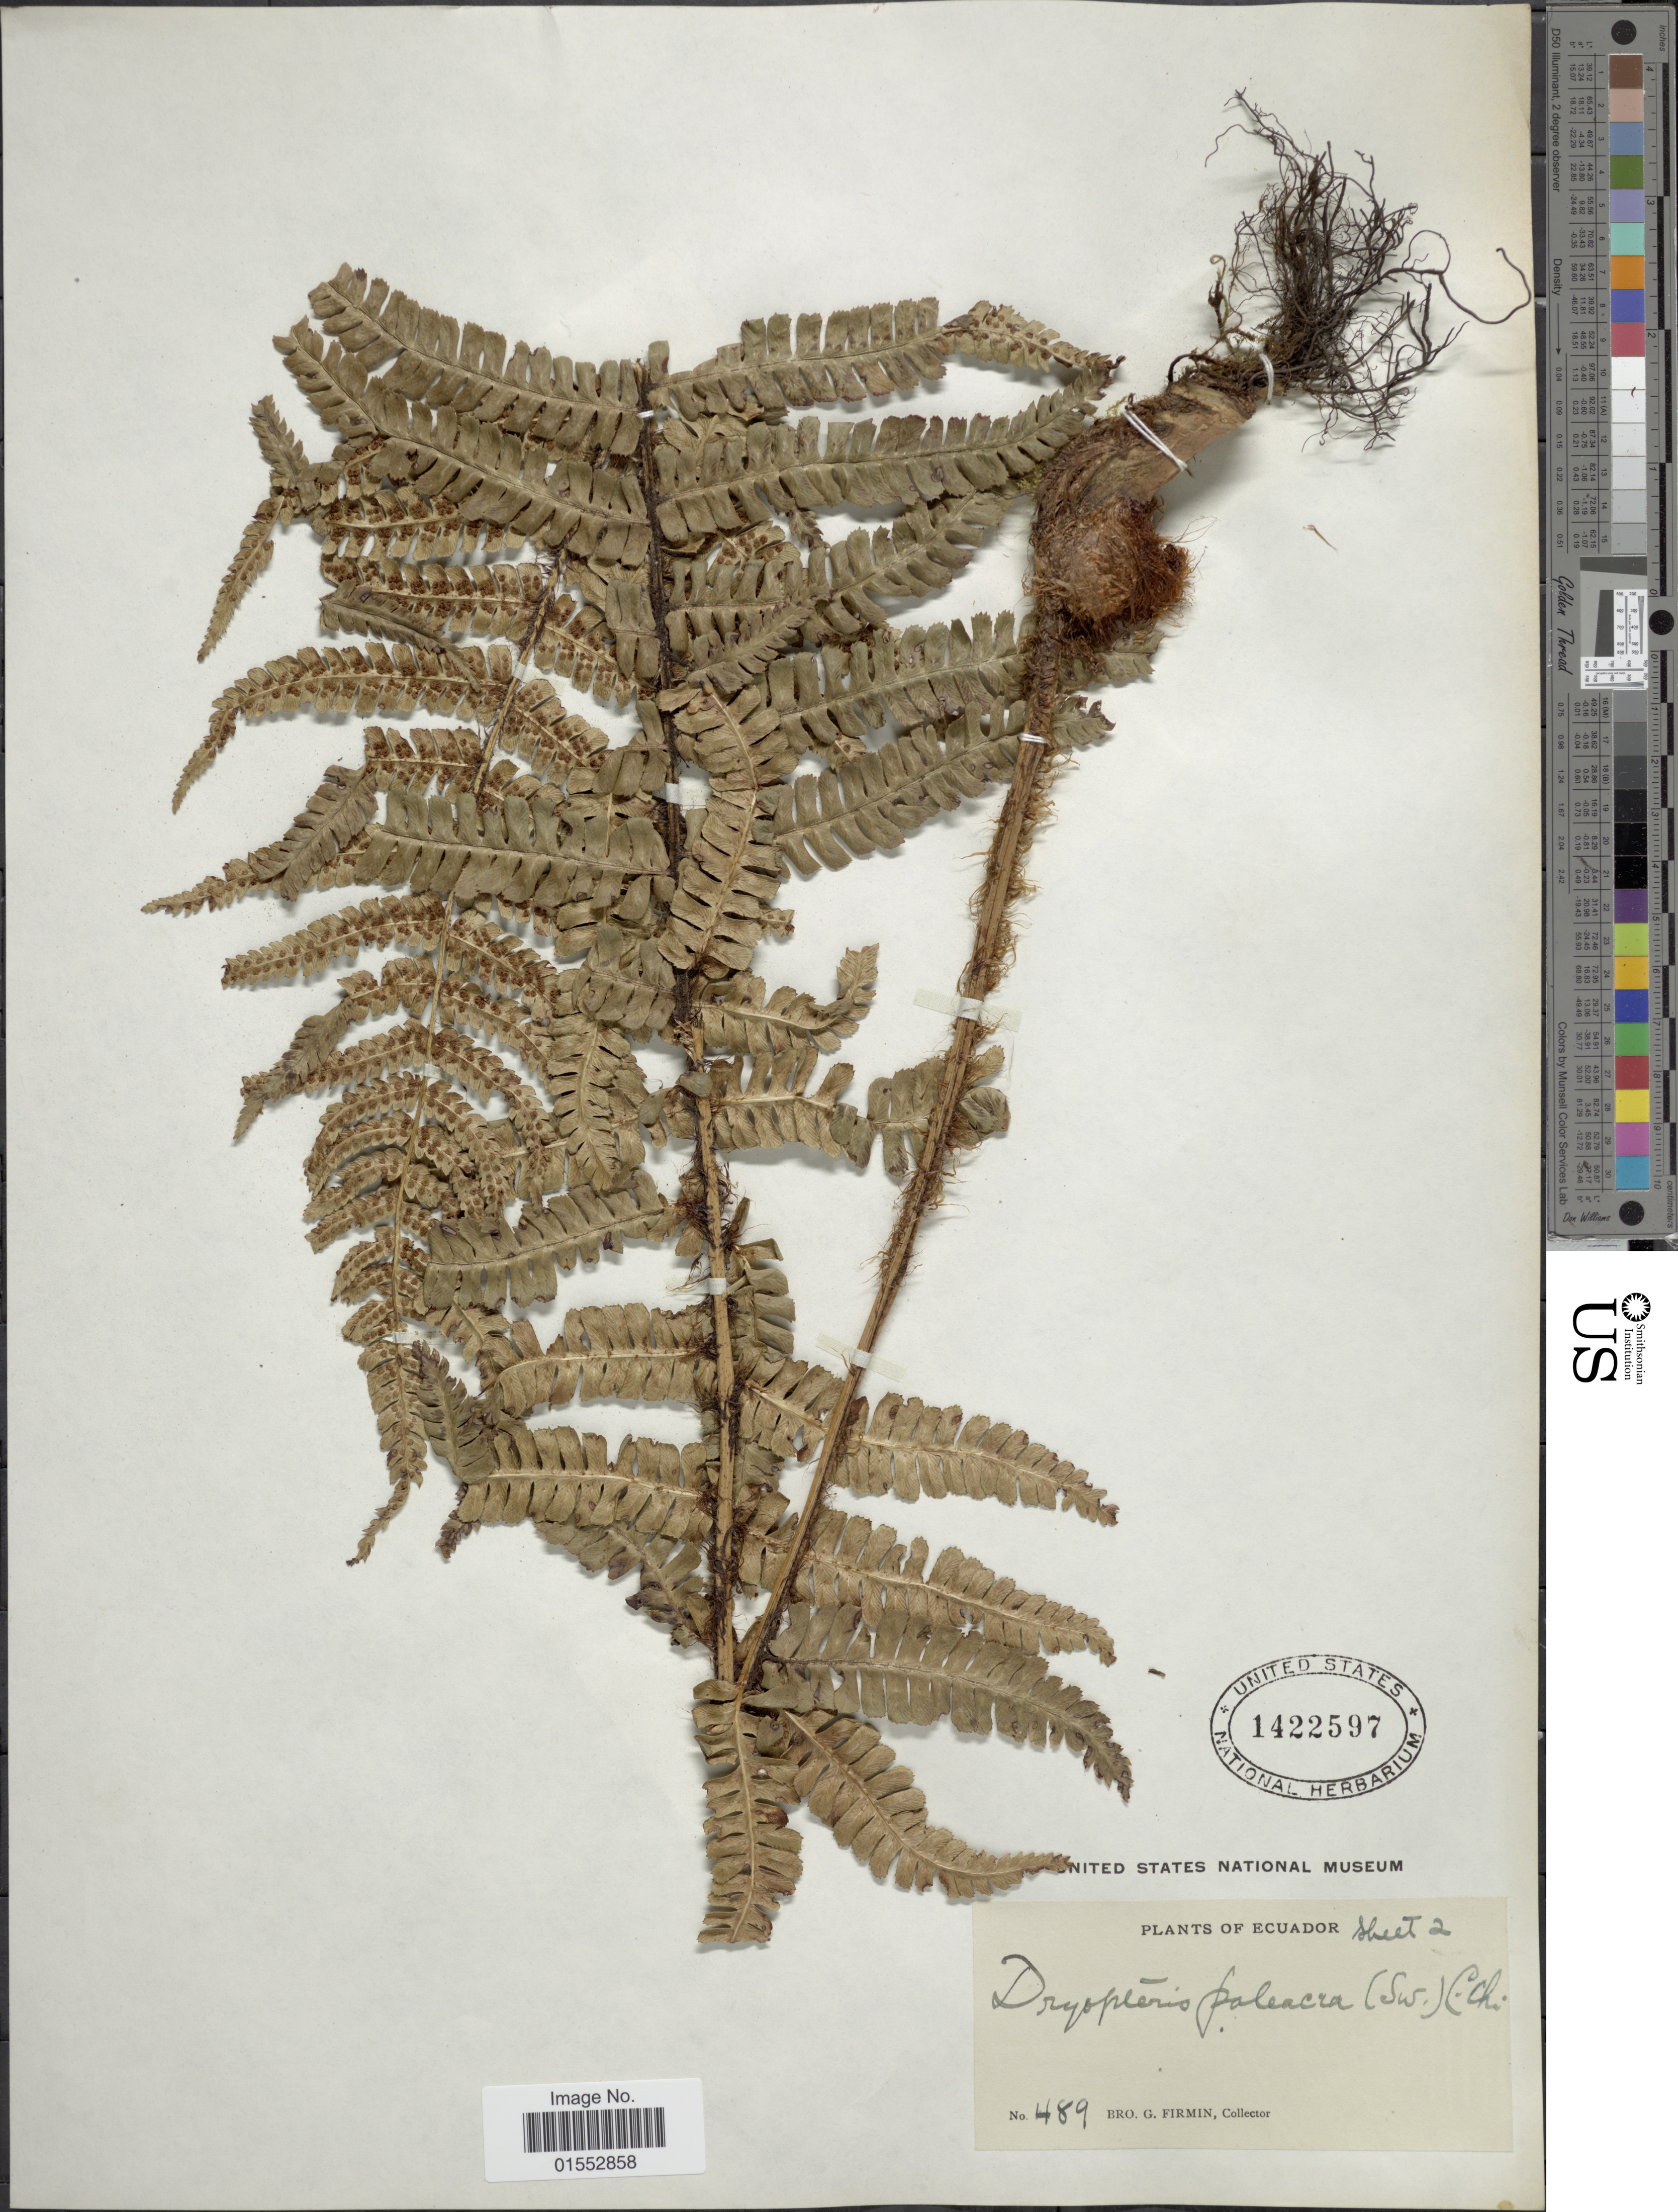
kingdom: Plantae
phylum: Tracheophyta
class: Polypodiopsida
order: Polypodiales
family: Dryopteridaceae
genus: Dryopteris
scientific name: Dryopteris wallichiana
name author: (Spreng.) Hyl.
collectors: G. Firmin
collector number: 489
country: Ecuador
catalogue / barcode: US 1422597